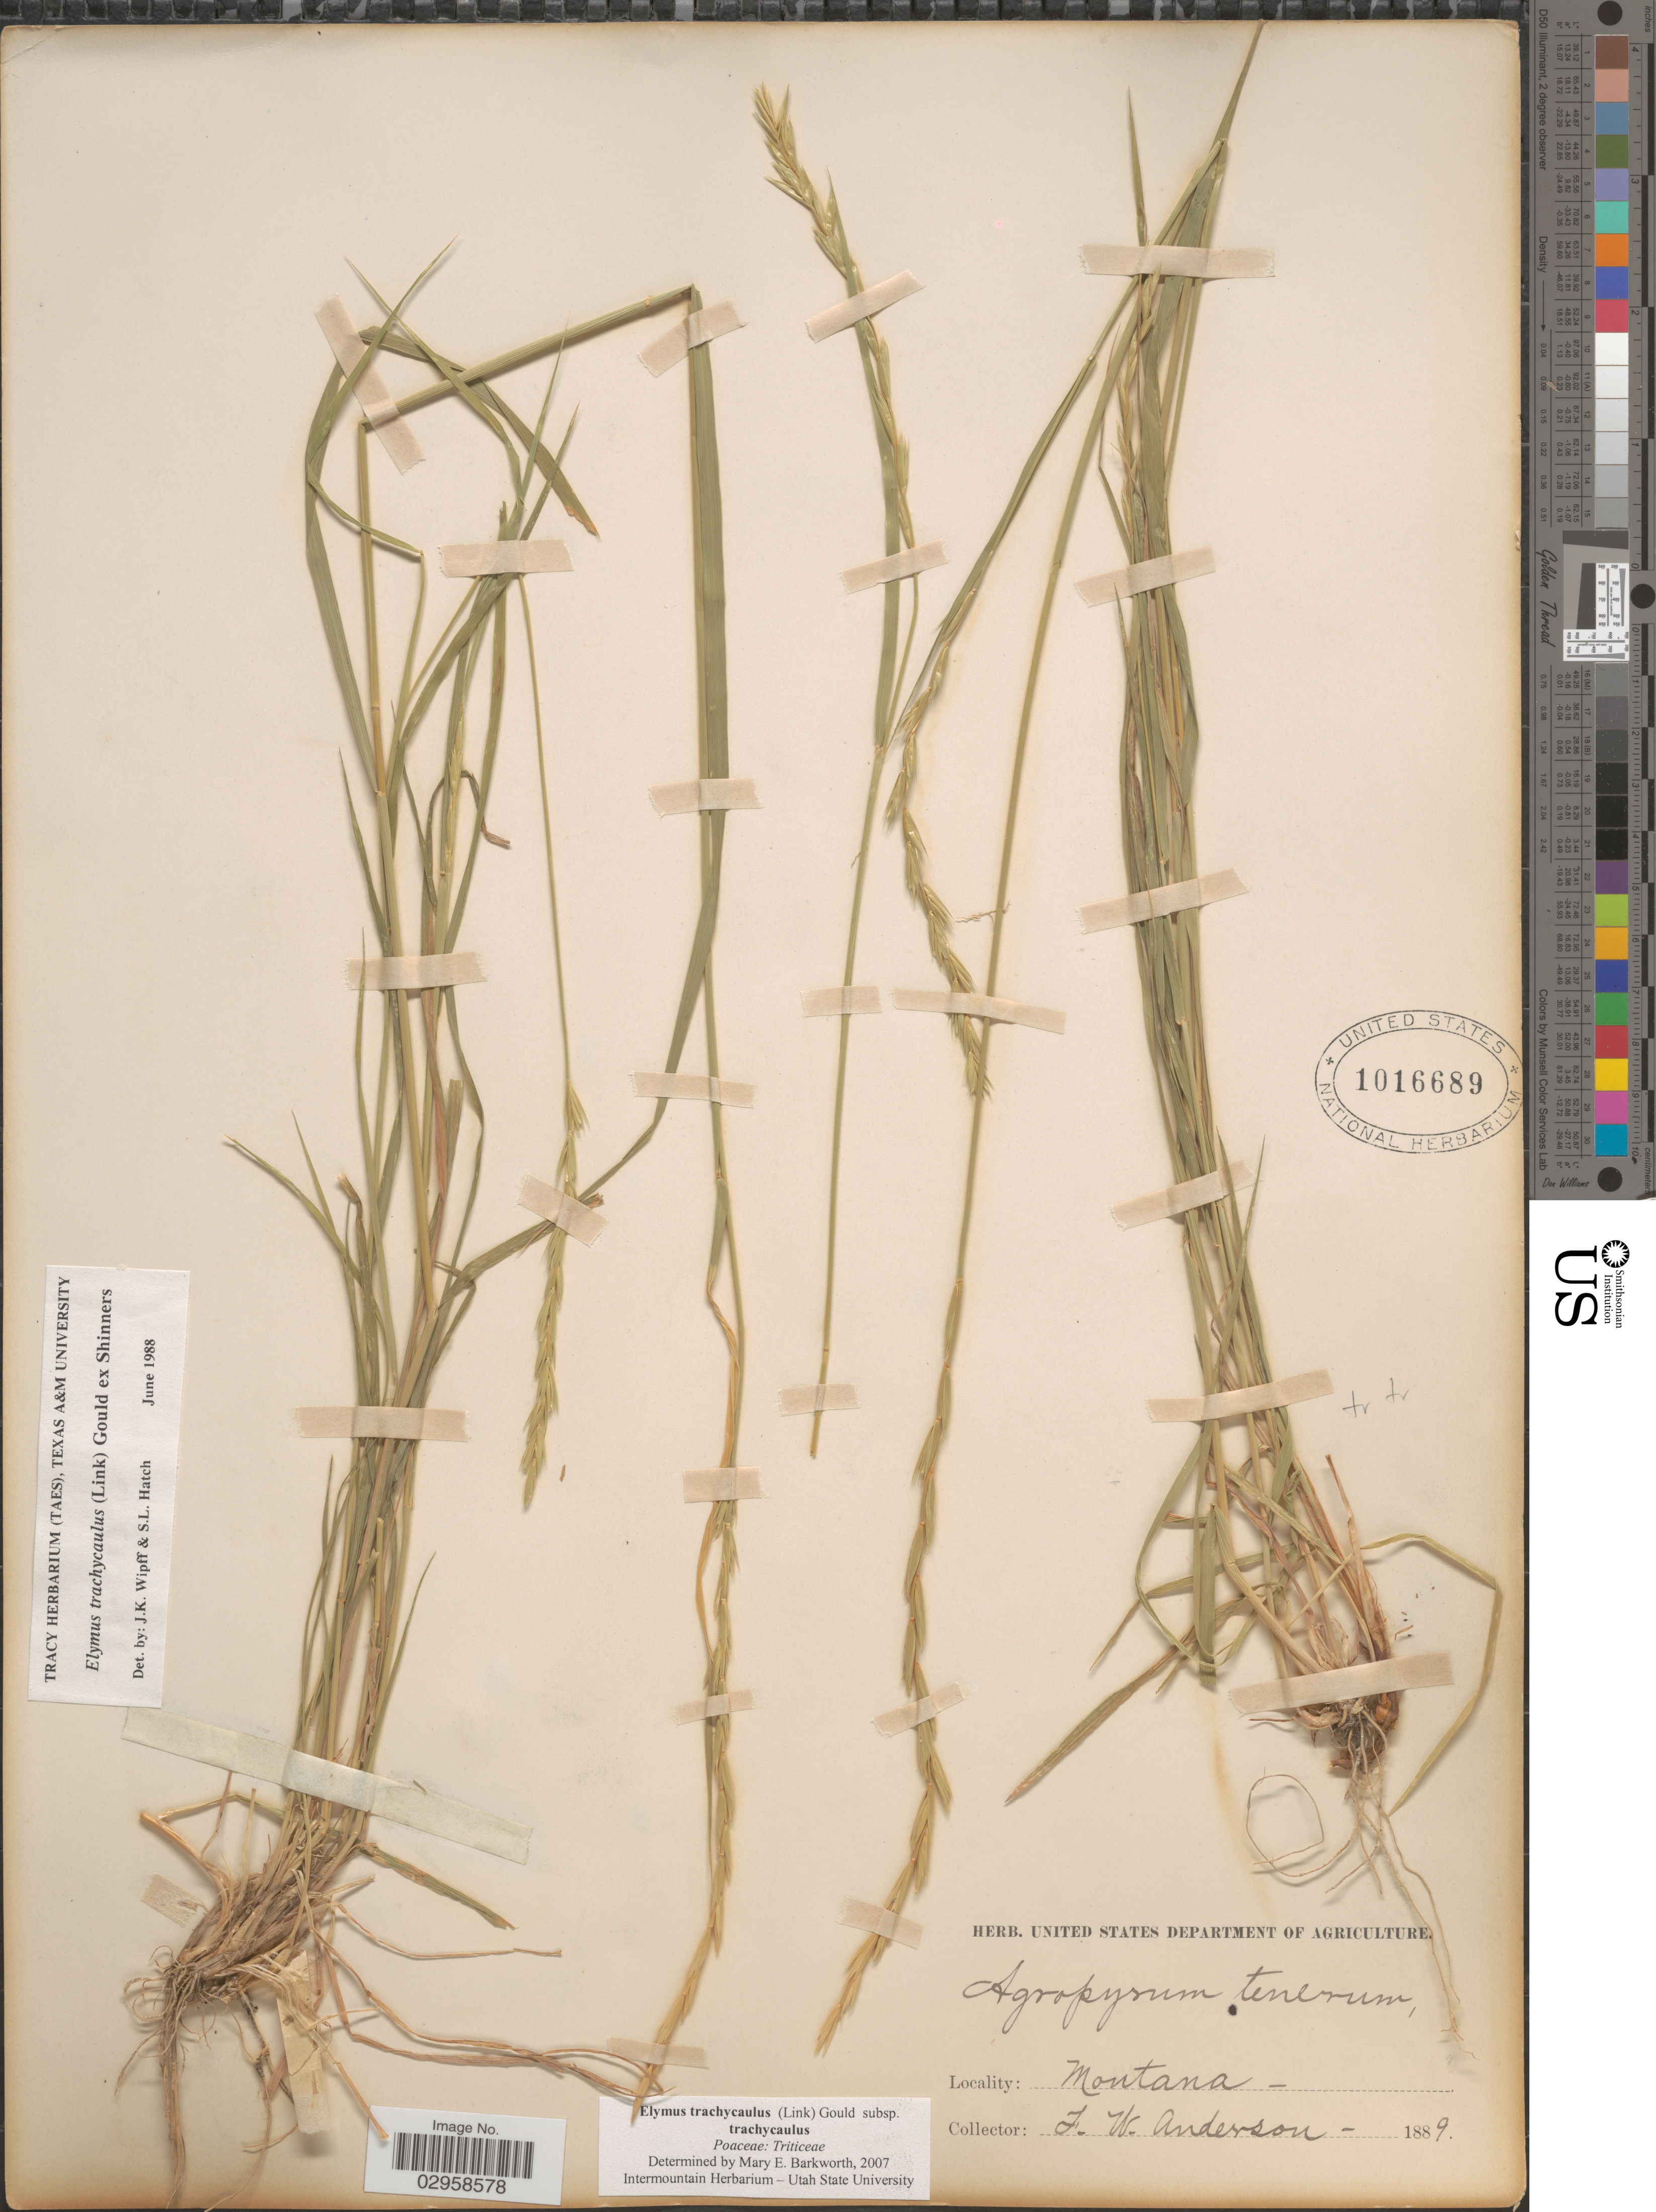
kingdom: Plantae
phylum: Tracheophyta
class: Liliopsida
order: Poales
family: Poaceae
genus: Elymus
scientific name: Elymus trachycaulus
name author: (Link) Gould ex Shinners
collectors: F. W. Anderson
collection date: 1889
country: United States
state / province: Montana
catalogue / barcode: US 1016689